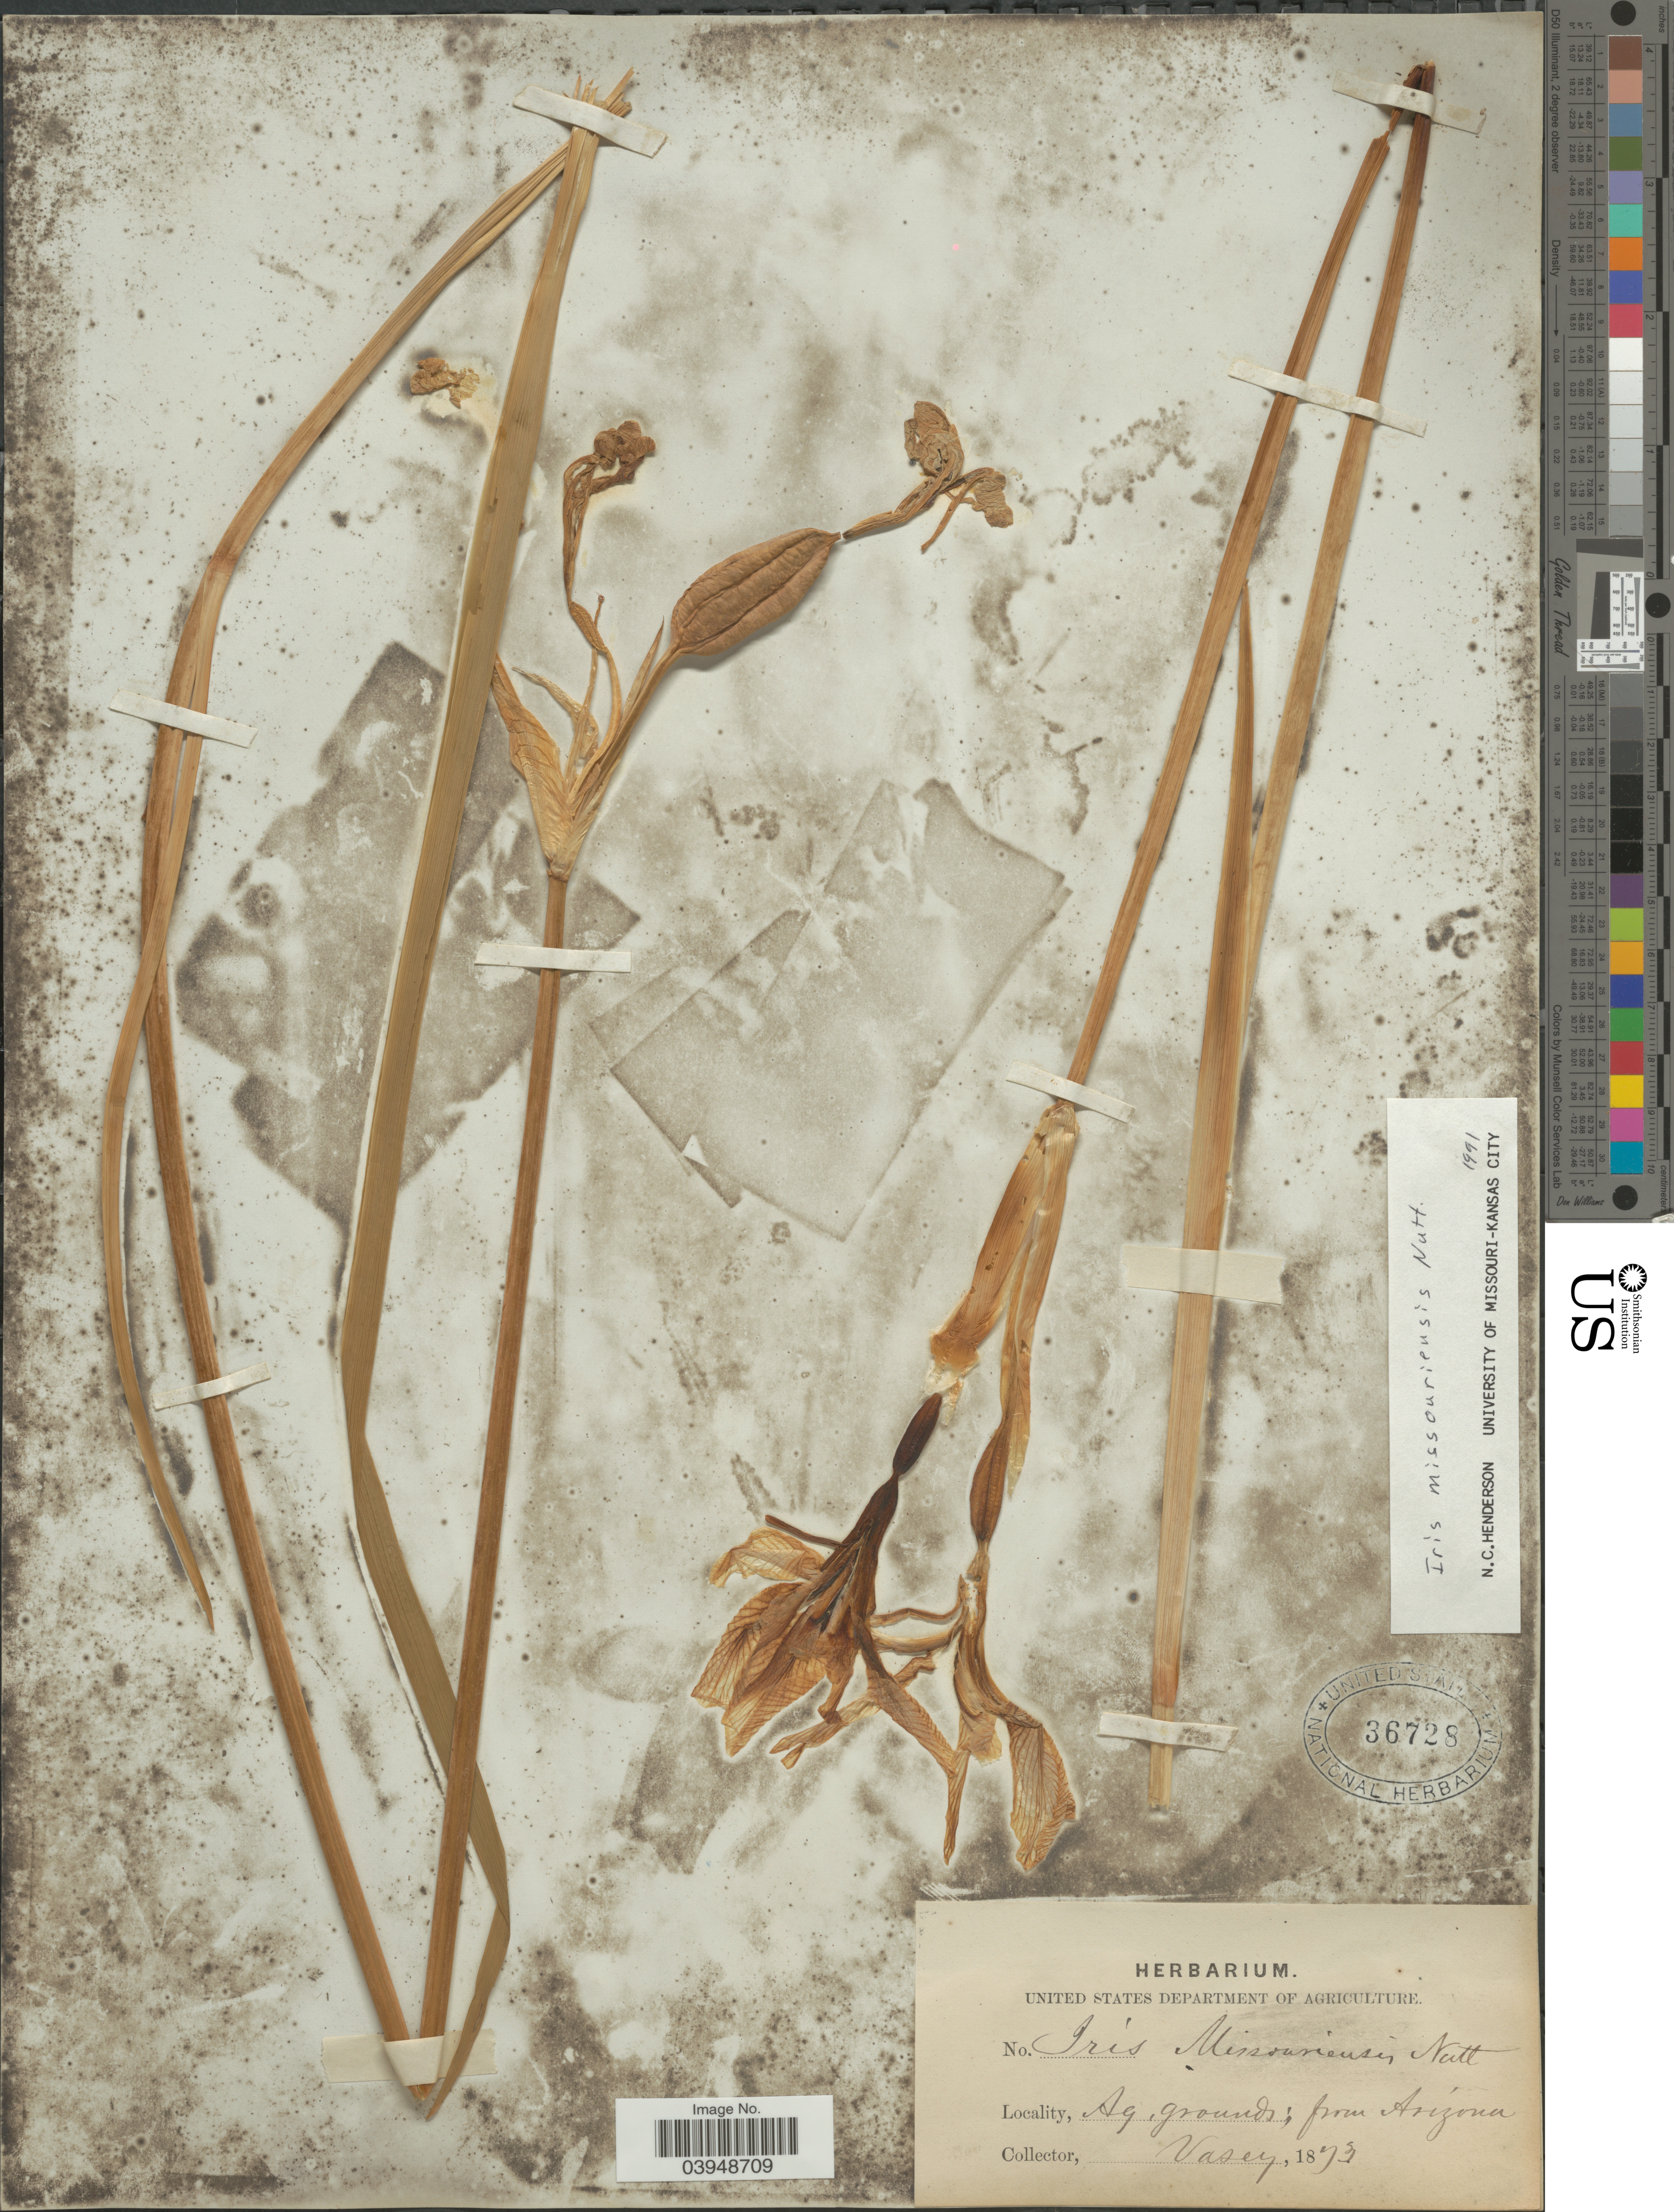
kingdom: Plantae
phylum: Tracheophyta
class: Liliopsida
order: Asparagales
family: Iridaceae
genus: Iris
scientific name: Iris missouriensis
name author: Nutt.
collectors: Vasey, --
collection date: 1873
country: United States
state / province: Arizona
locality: Ag. grounds; from Arizona.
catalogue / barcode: US 36728